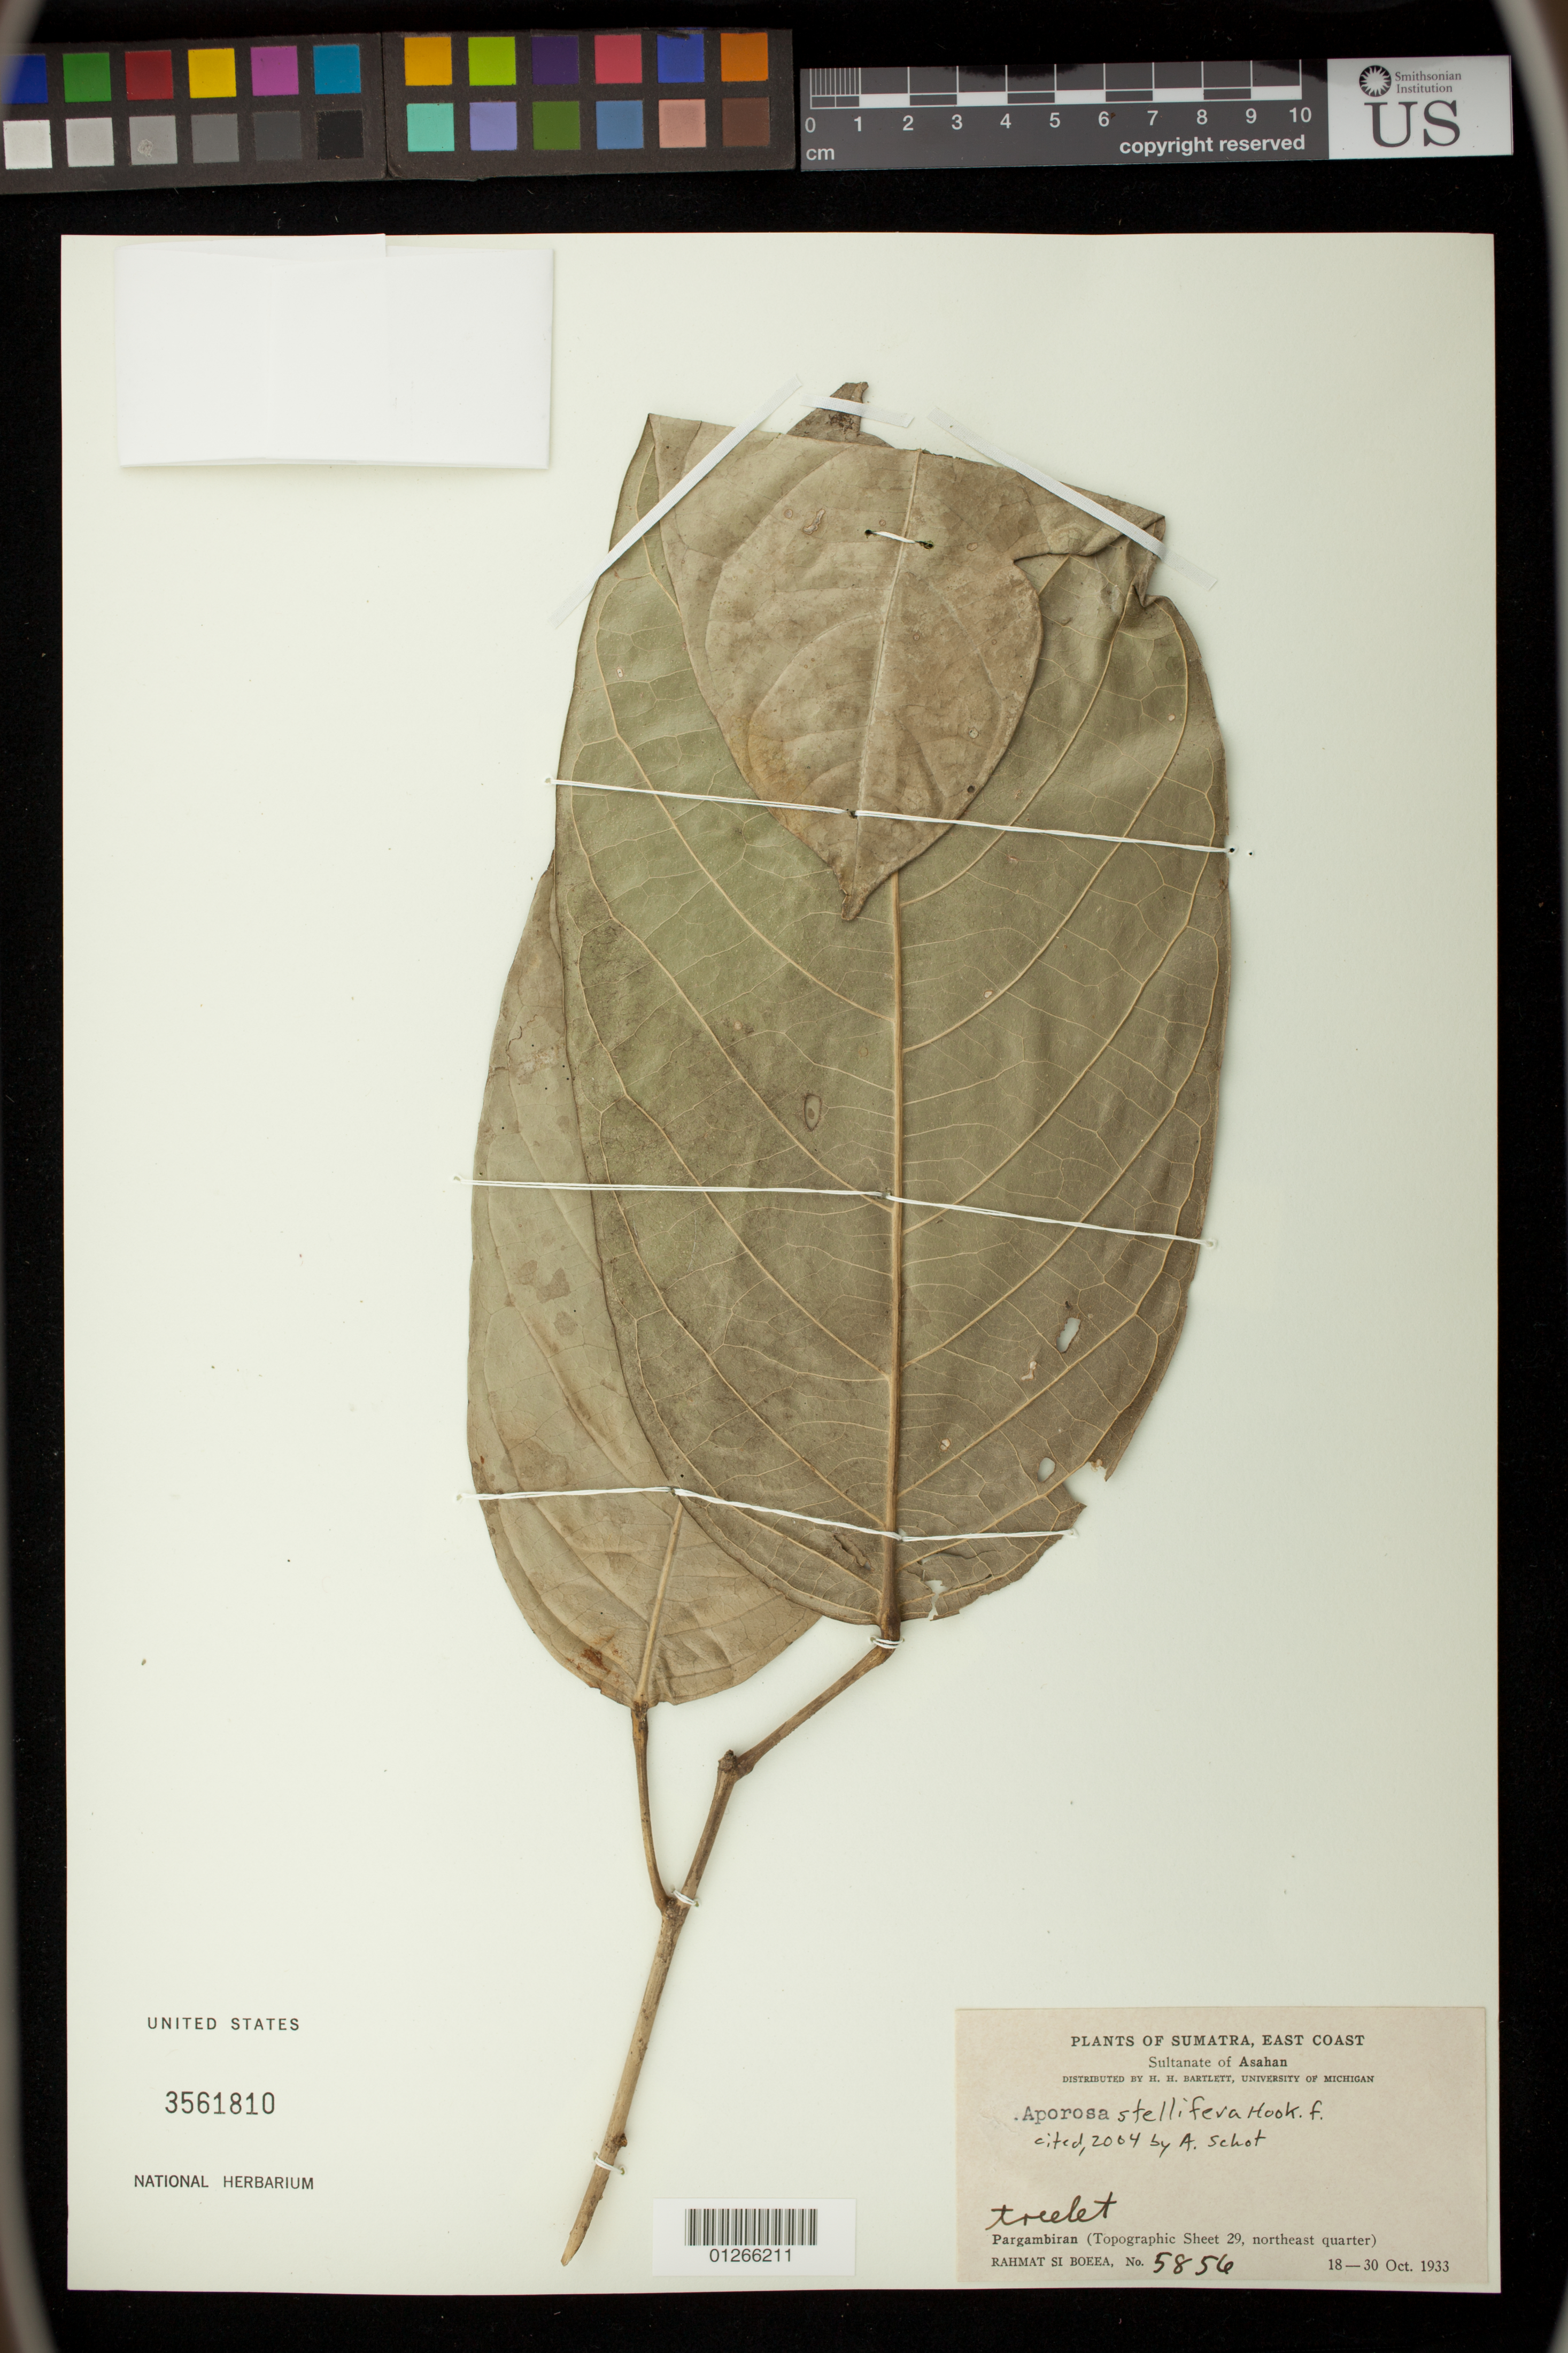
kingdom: Plantae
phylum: Tracheophyta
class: Magnoliopsida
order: Malpighiales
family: Phyllanthaceae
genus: Aporosa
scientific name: Aporosa stellifera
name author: Hook. f.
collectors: Rahmat Si Boeea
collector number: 5856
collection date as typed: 18 Oct 1933 to 30 Oct 1933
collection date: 1933-10-18/1933-10-30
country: Indonesia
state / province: Sumatra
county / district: Sumatera Utara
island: Sumatra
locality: Sumatra, East coast, Sultanate of Asahan: Pargambiran (Topographic Sheet 29, northeast quarter)